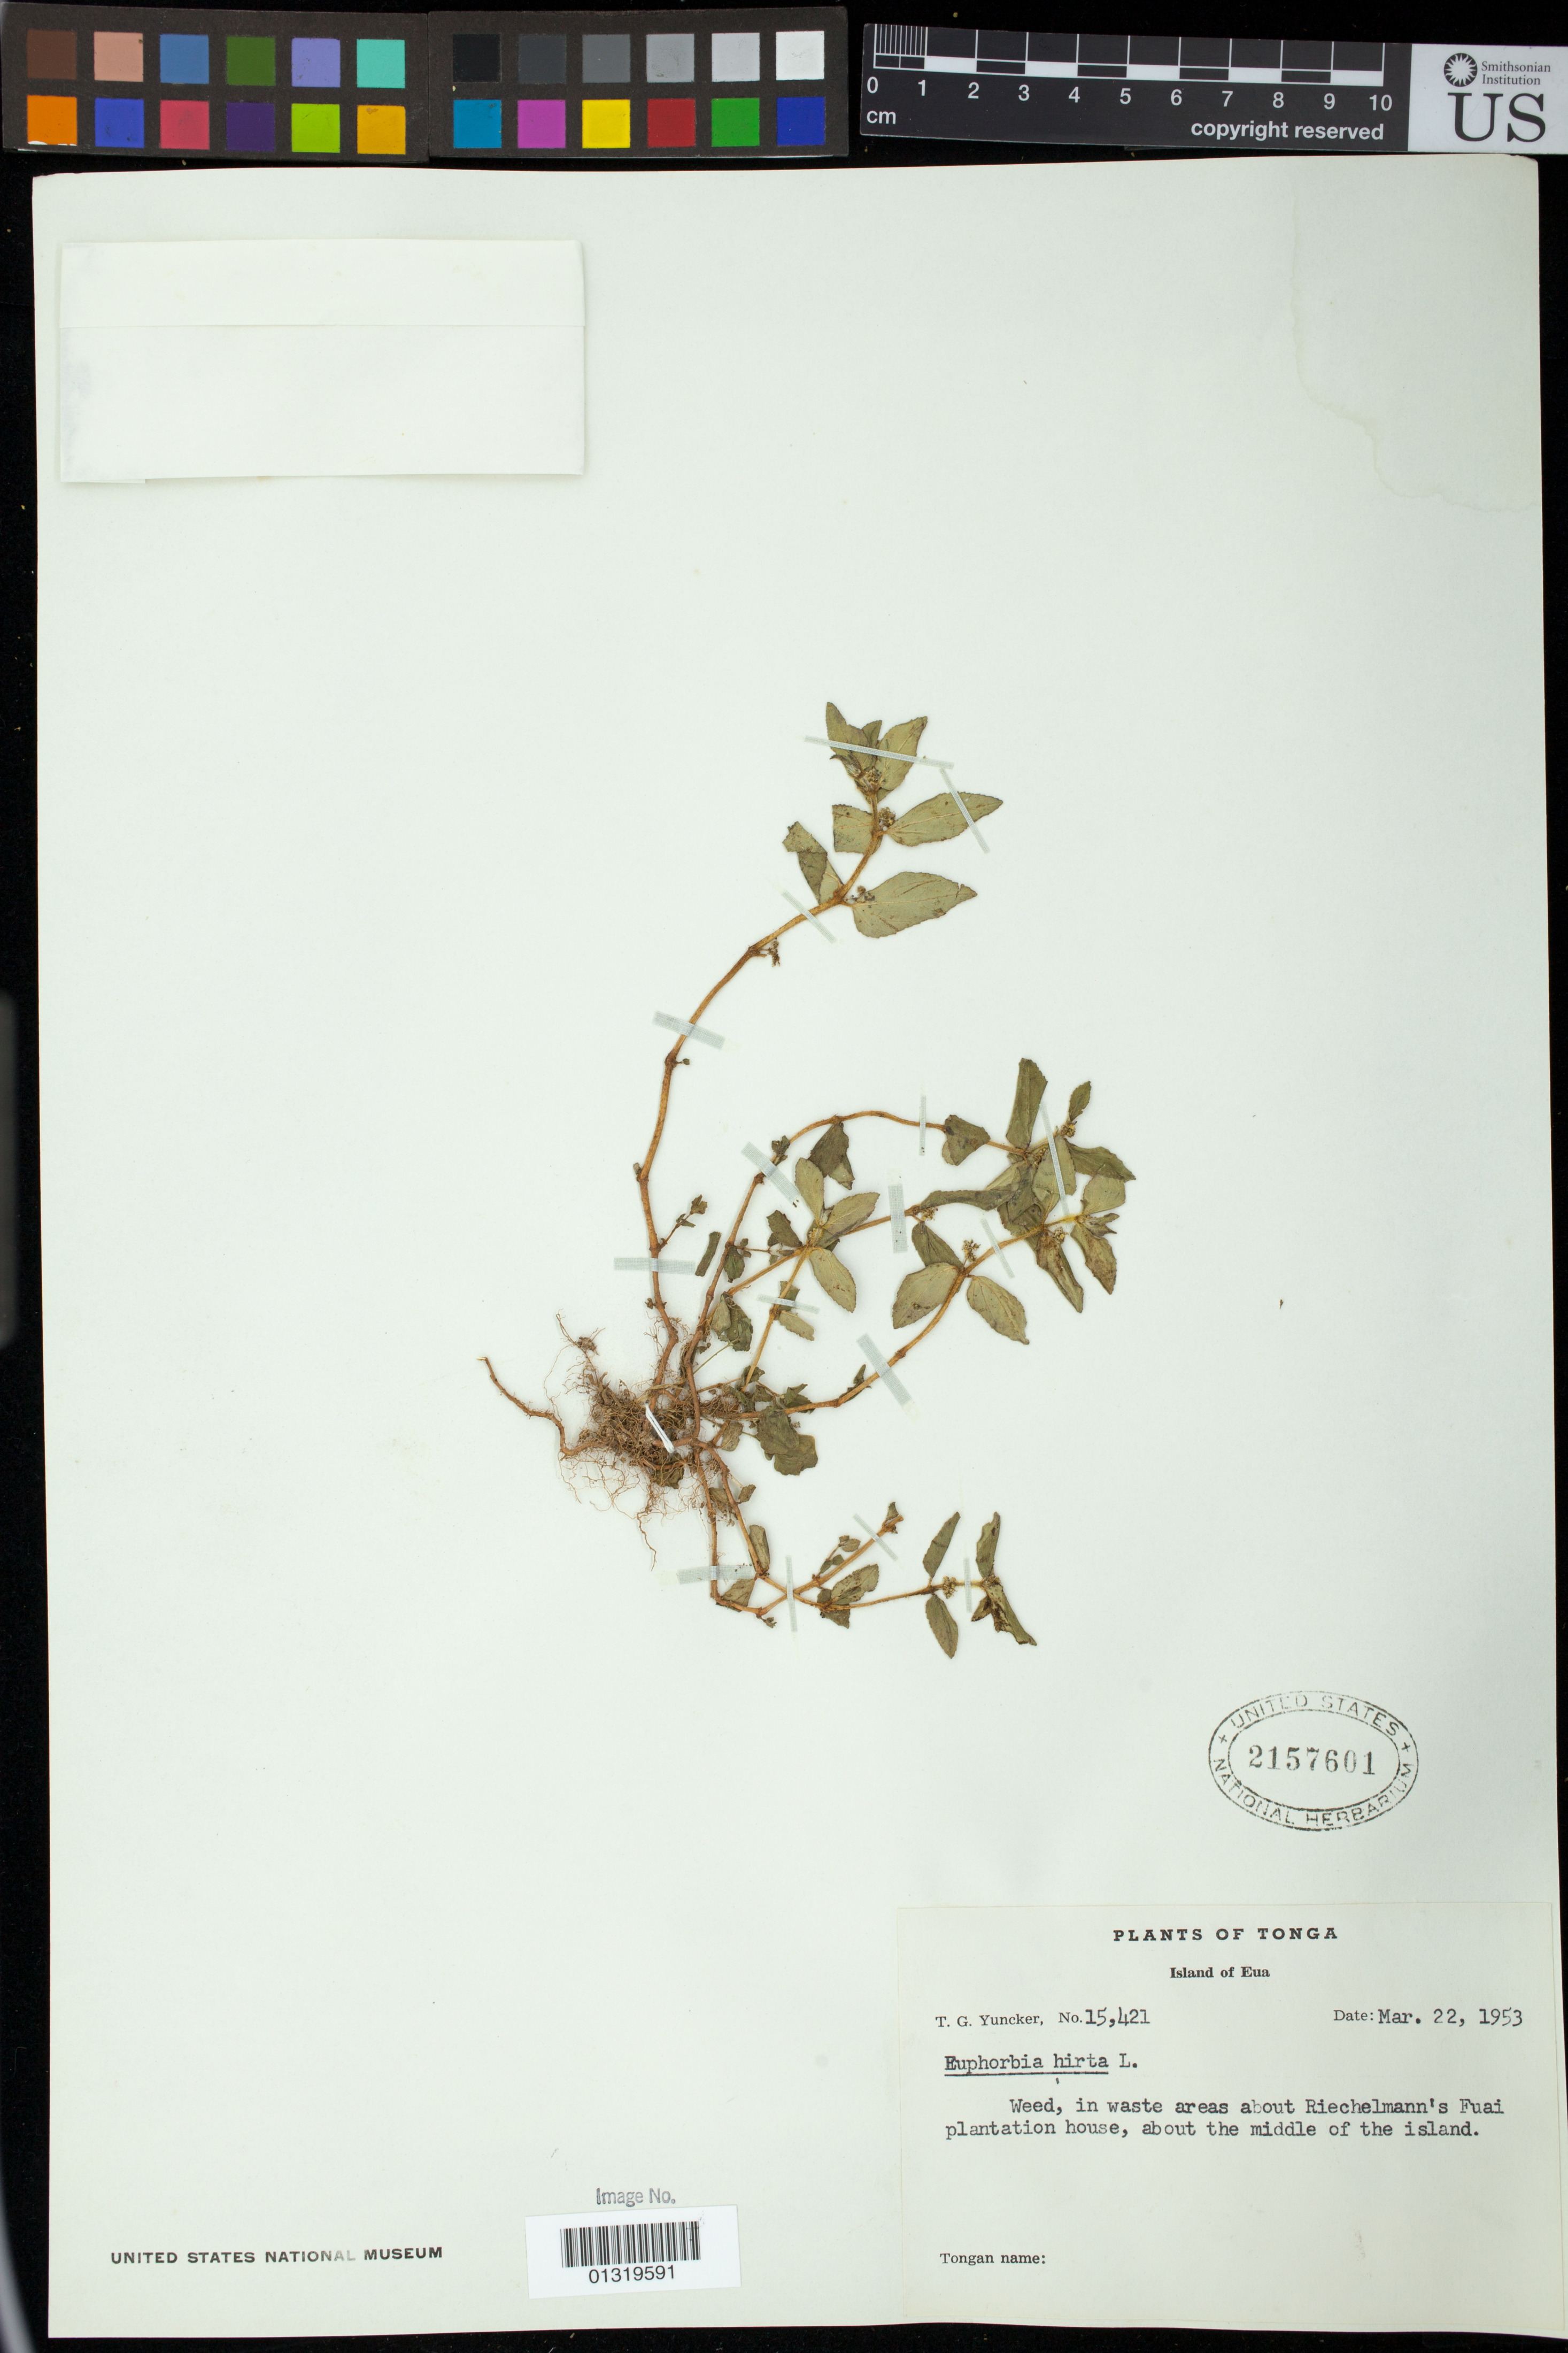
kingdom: Plantae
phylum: Tracheophyta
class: Magnoliopsida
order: Malpighiales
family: Euphorbiaceae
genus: Euphorbia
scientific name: Euphorbia hirta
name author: L.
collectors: T. G. Yuncker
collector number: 15421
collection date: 1953-03-22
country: Tonga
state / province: Eua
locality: Weed, in waste areas about Riechelmann's Fuai plantation house, about the middle of the island.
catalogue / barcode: US 2157601